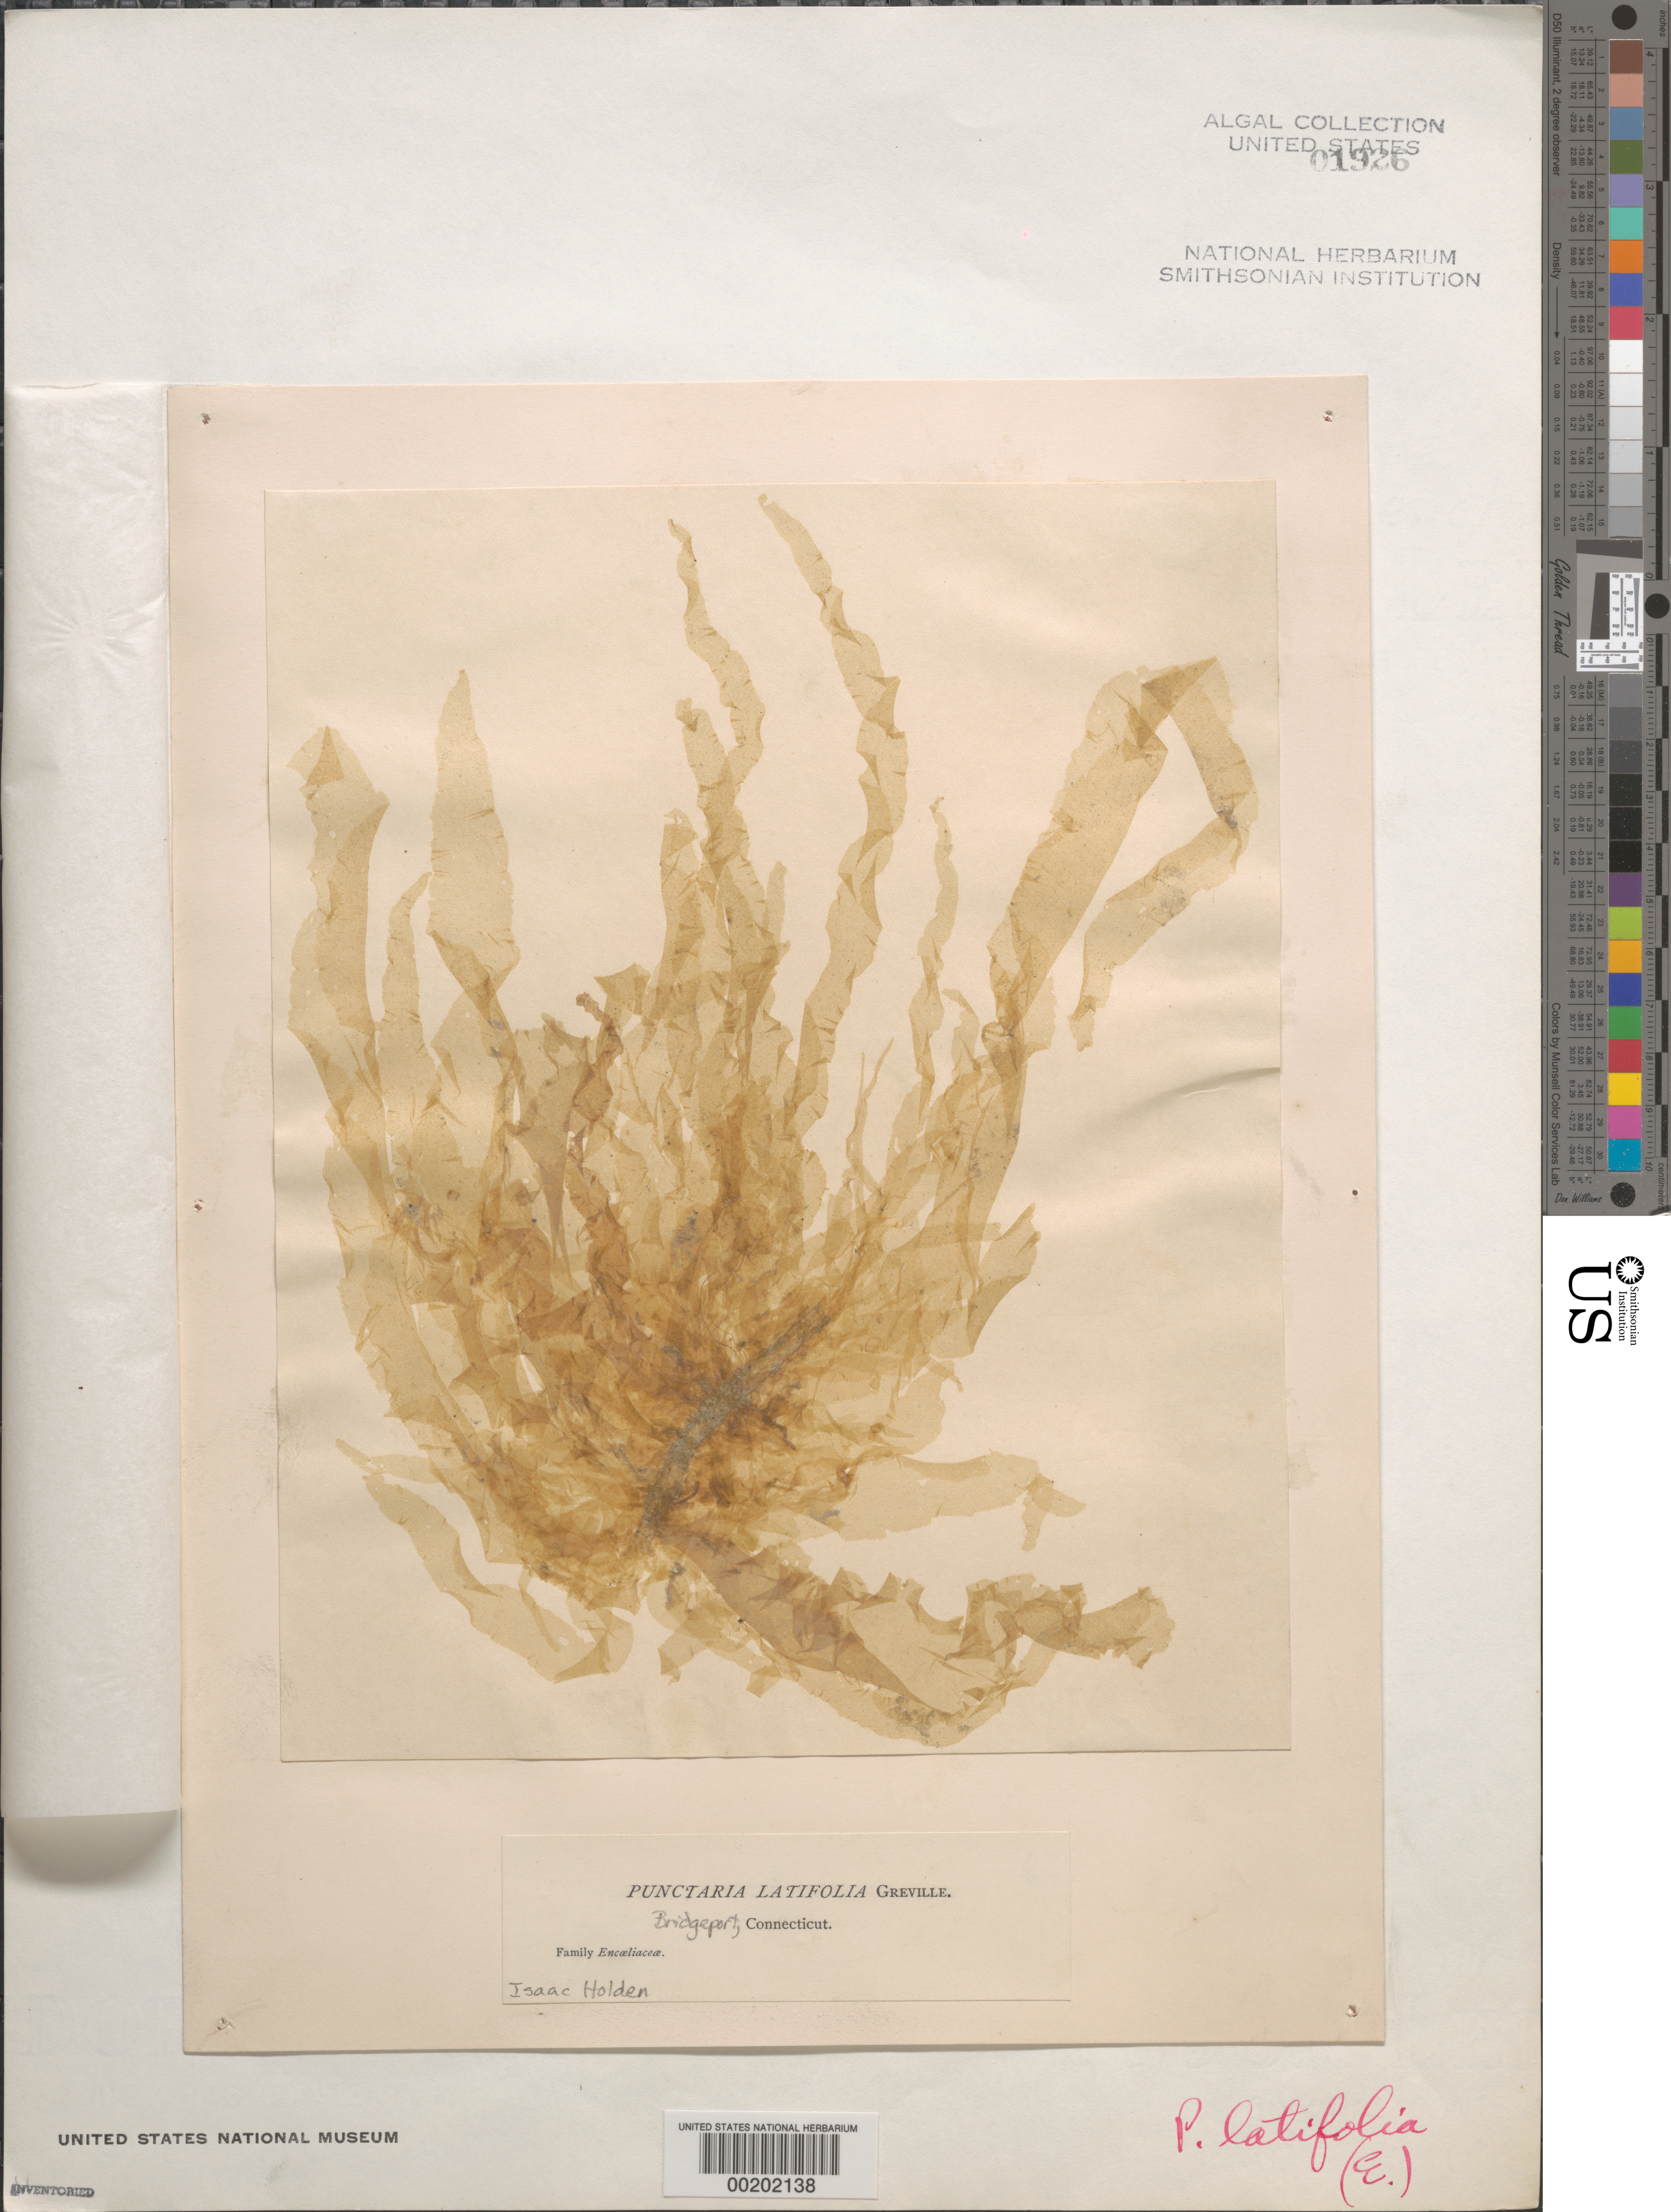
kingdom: Chromista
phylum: Ochrophyta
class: Phaeophyceae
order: Dictyosiphonales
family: Punctariaceae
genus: Punctaria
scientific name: Punctaria latifolia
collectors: I. Holden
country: United States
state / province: Connecticut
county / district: Fairfield County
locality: Bridgeport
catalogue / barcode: US 1926